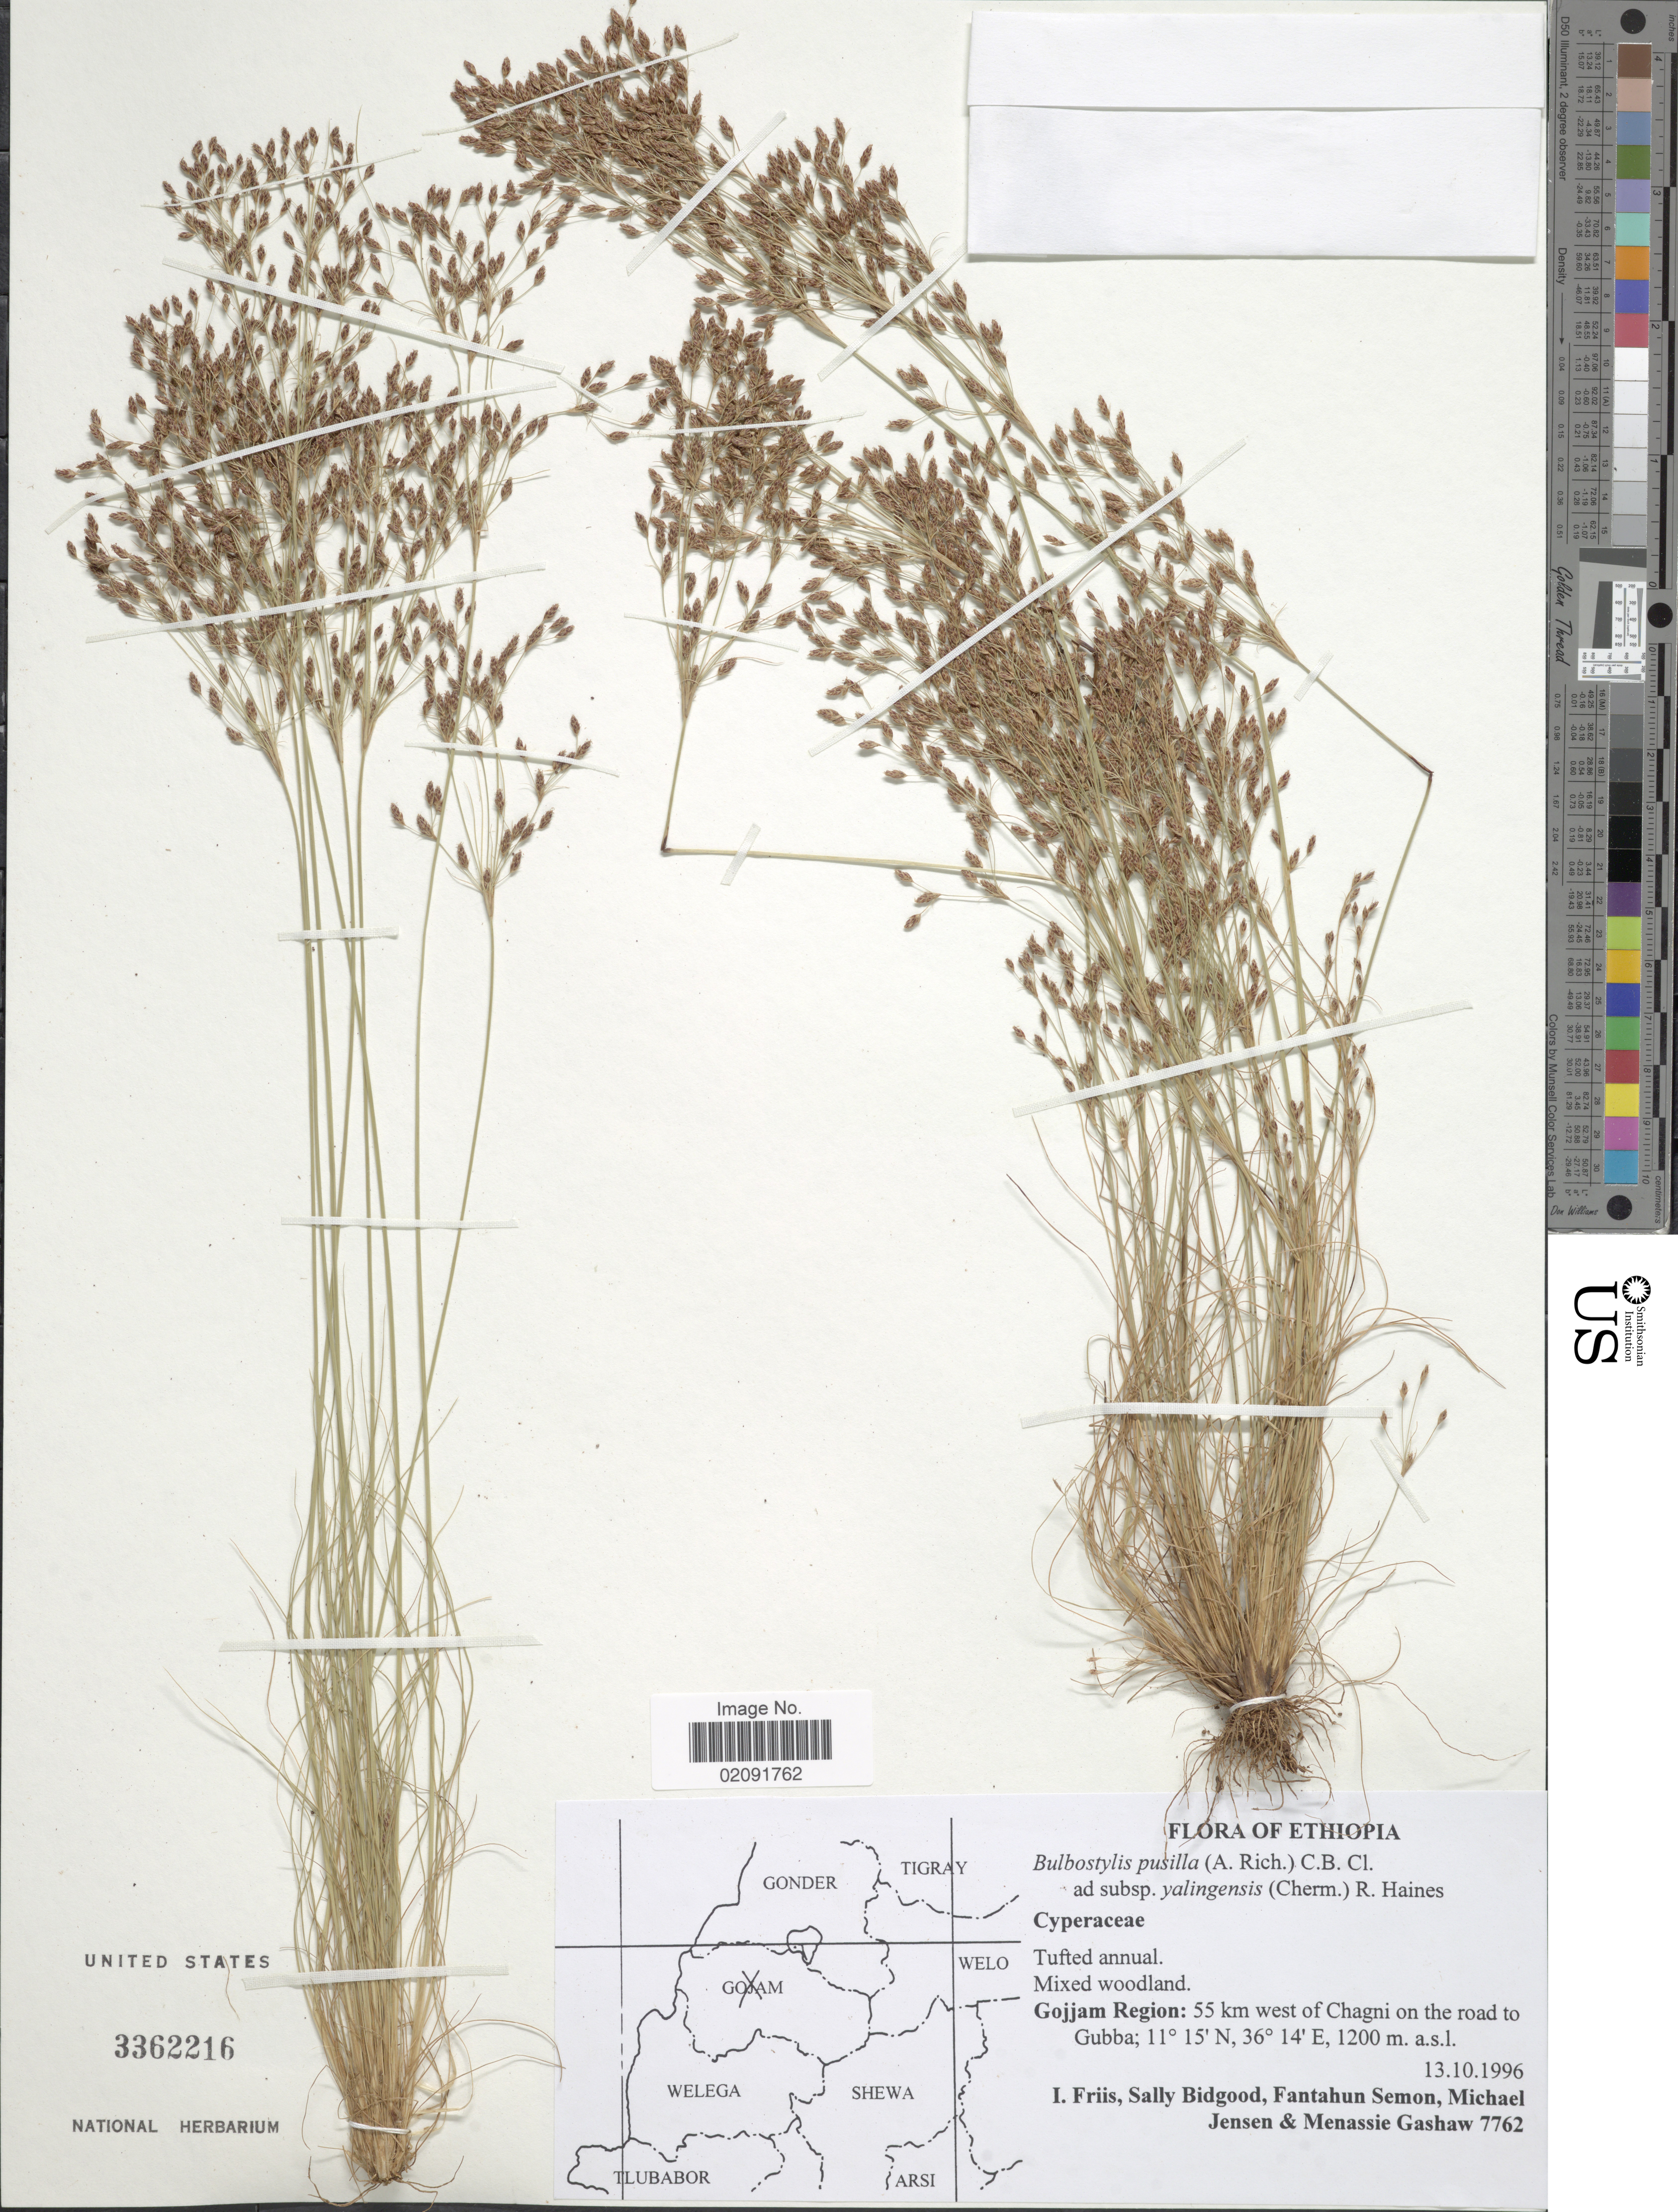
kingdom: Plantae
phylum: Tracheophyta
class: Liliopsida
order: Poales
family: Cyperaceae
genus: Bulbostylis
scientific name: Bulbostylis pusilla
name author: (Hochst. ex A. Rich.) C.B. Clarke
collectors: I. Friis, S. Bidgood, F. Semon, M. Jensen & M. Gashaw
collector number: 7762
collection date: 1996-10-13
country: Ethiopia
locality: Gojjam Region: 55 km west of Chagni on the road to Gubba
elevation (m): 1200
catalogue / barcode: US 3362216